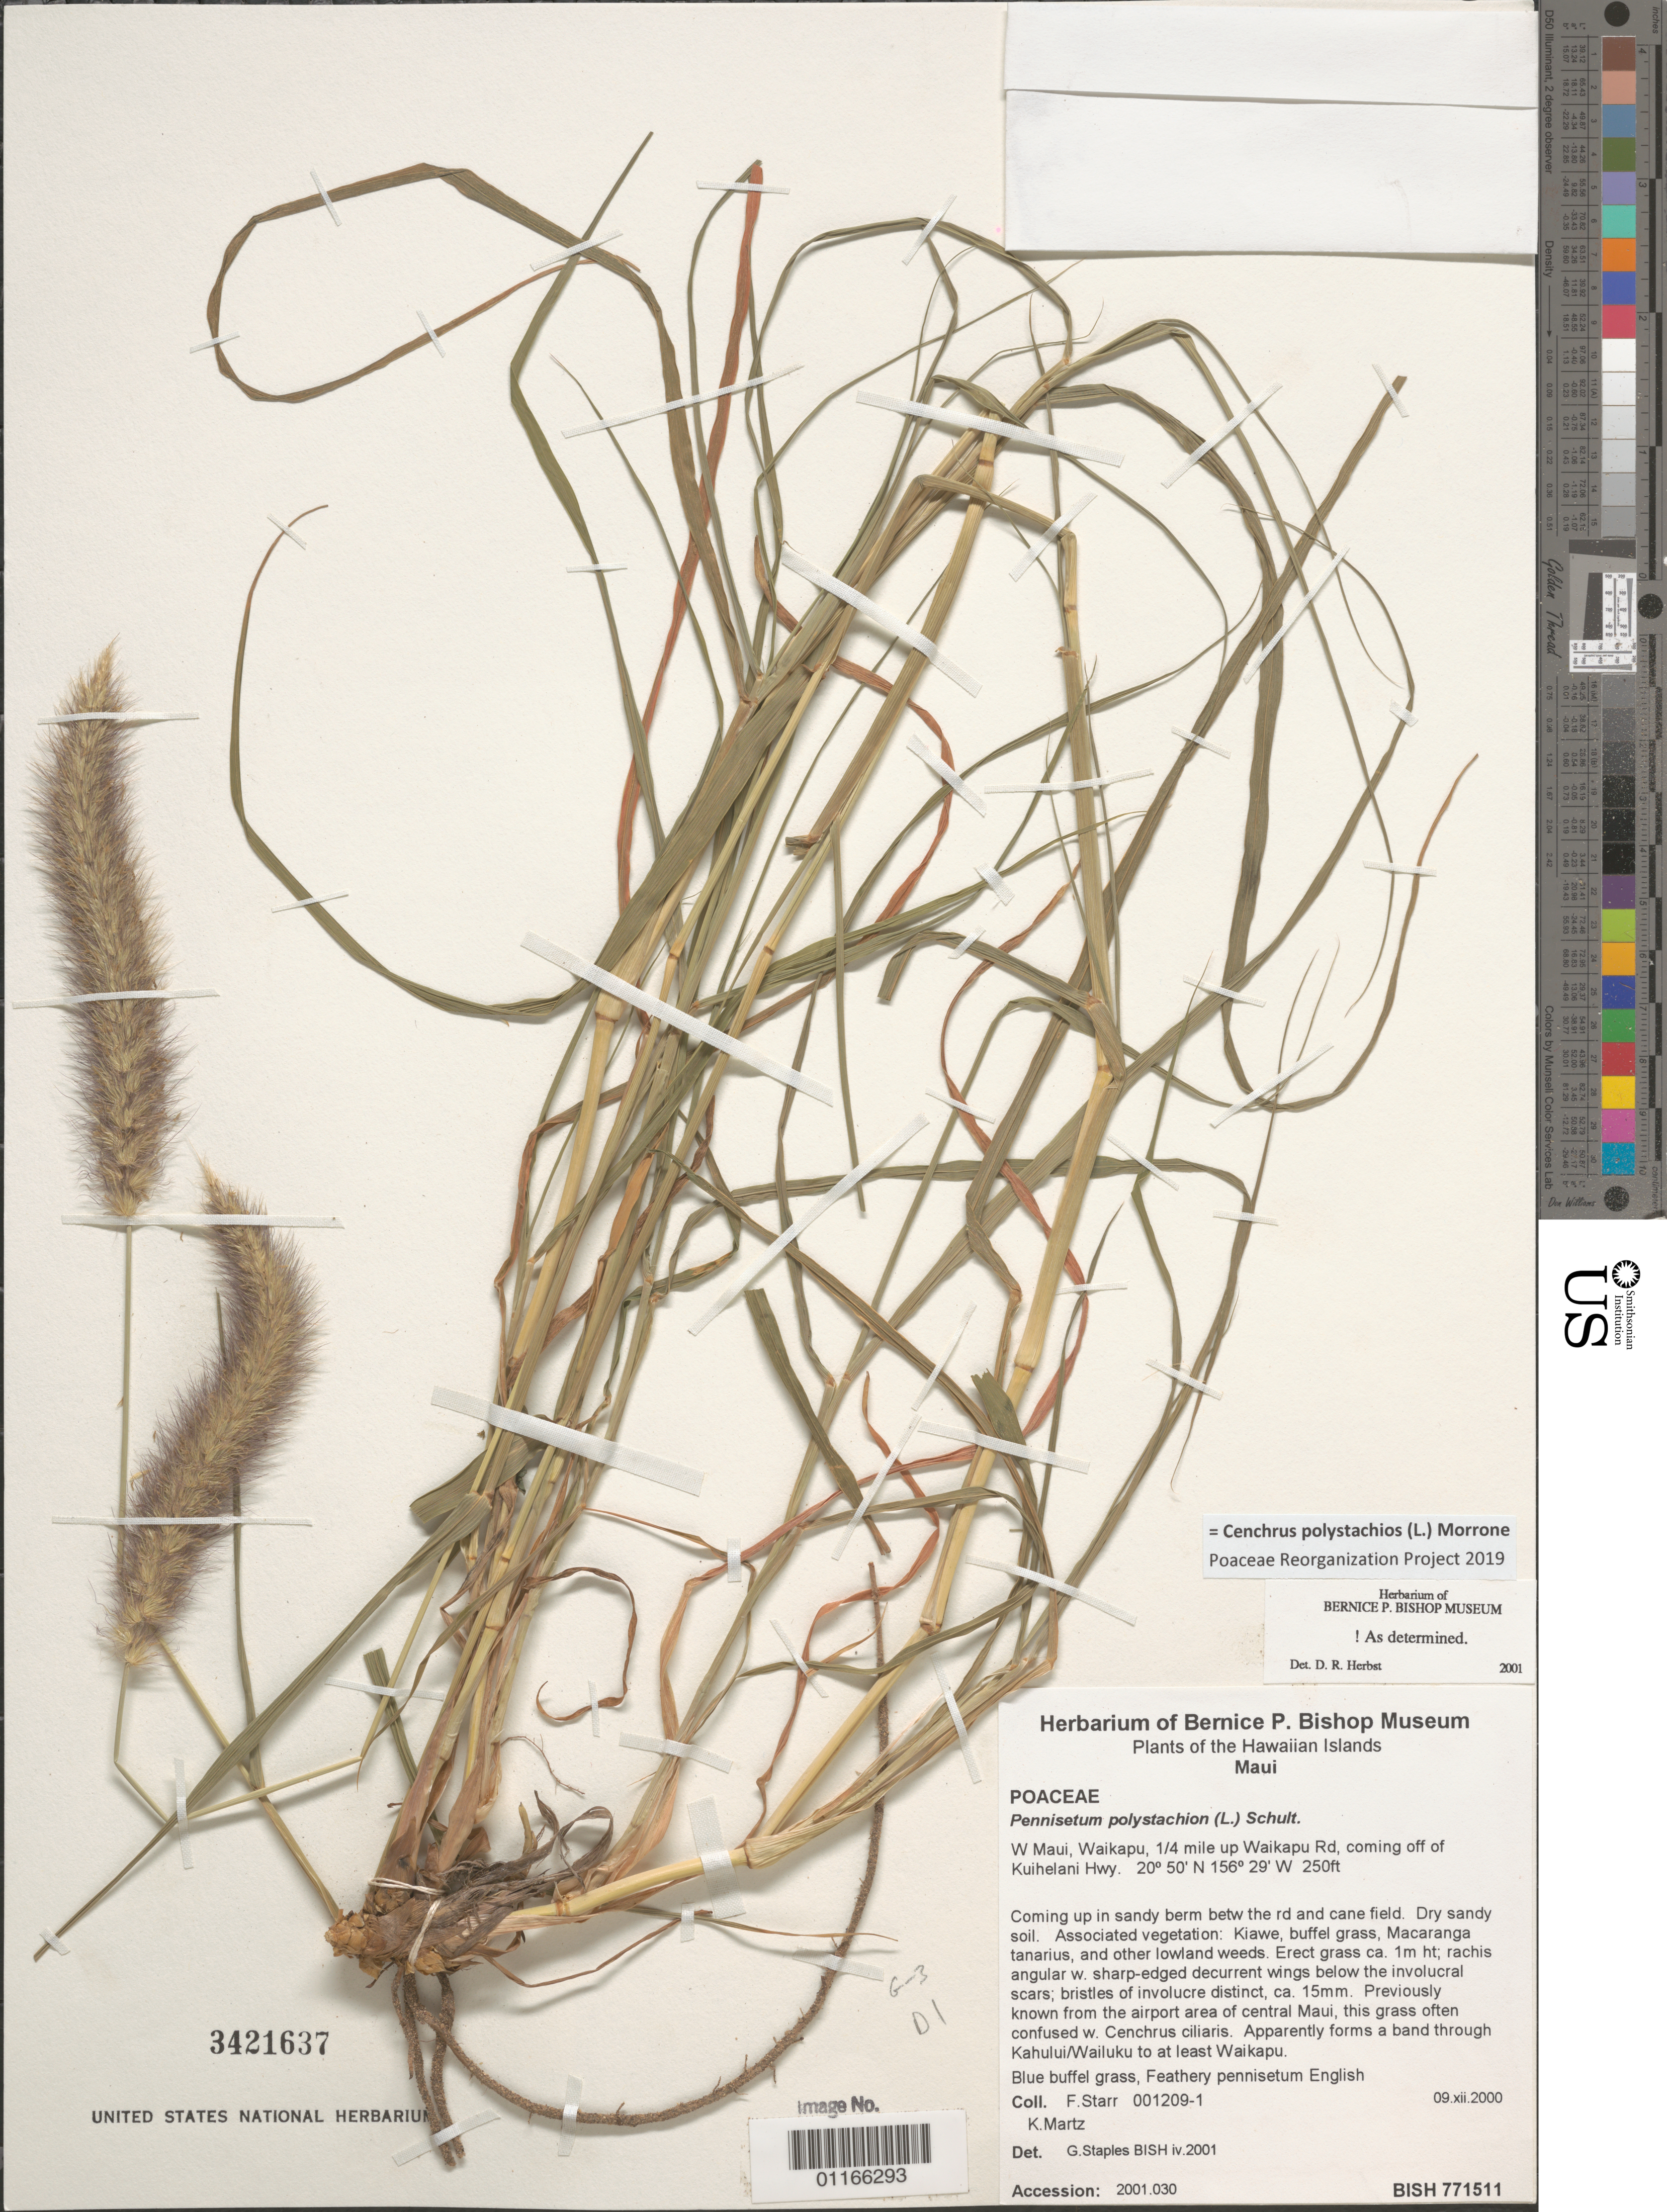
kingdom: Plantae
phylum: Tracheophyta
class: Liliopsida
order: Poales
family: Poaceae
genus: Cenchrus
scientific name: Cenchrus polystachios subsp. setosus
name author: (Sw.) P.M. Peterson & Y. Herrera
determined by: Wagner, W. L., (BOT), Smithsonian Institution - National Museum of Natural History (UNITED STATES)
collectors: F. Starr & K. Martz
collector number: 001209-1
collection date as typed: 9 Dec 2000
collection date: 2000-12-09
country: United States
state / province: Hawaii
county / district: Maui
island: Maui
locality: W Maui, Waikapu, 1/4 mile up Waikapu Rd, coming off of Kuihelani Hwy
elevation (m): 76.2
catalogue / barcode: US 3421637